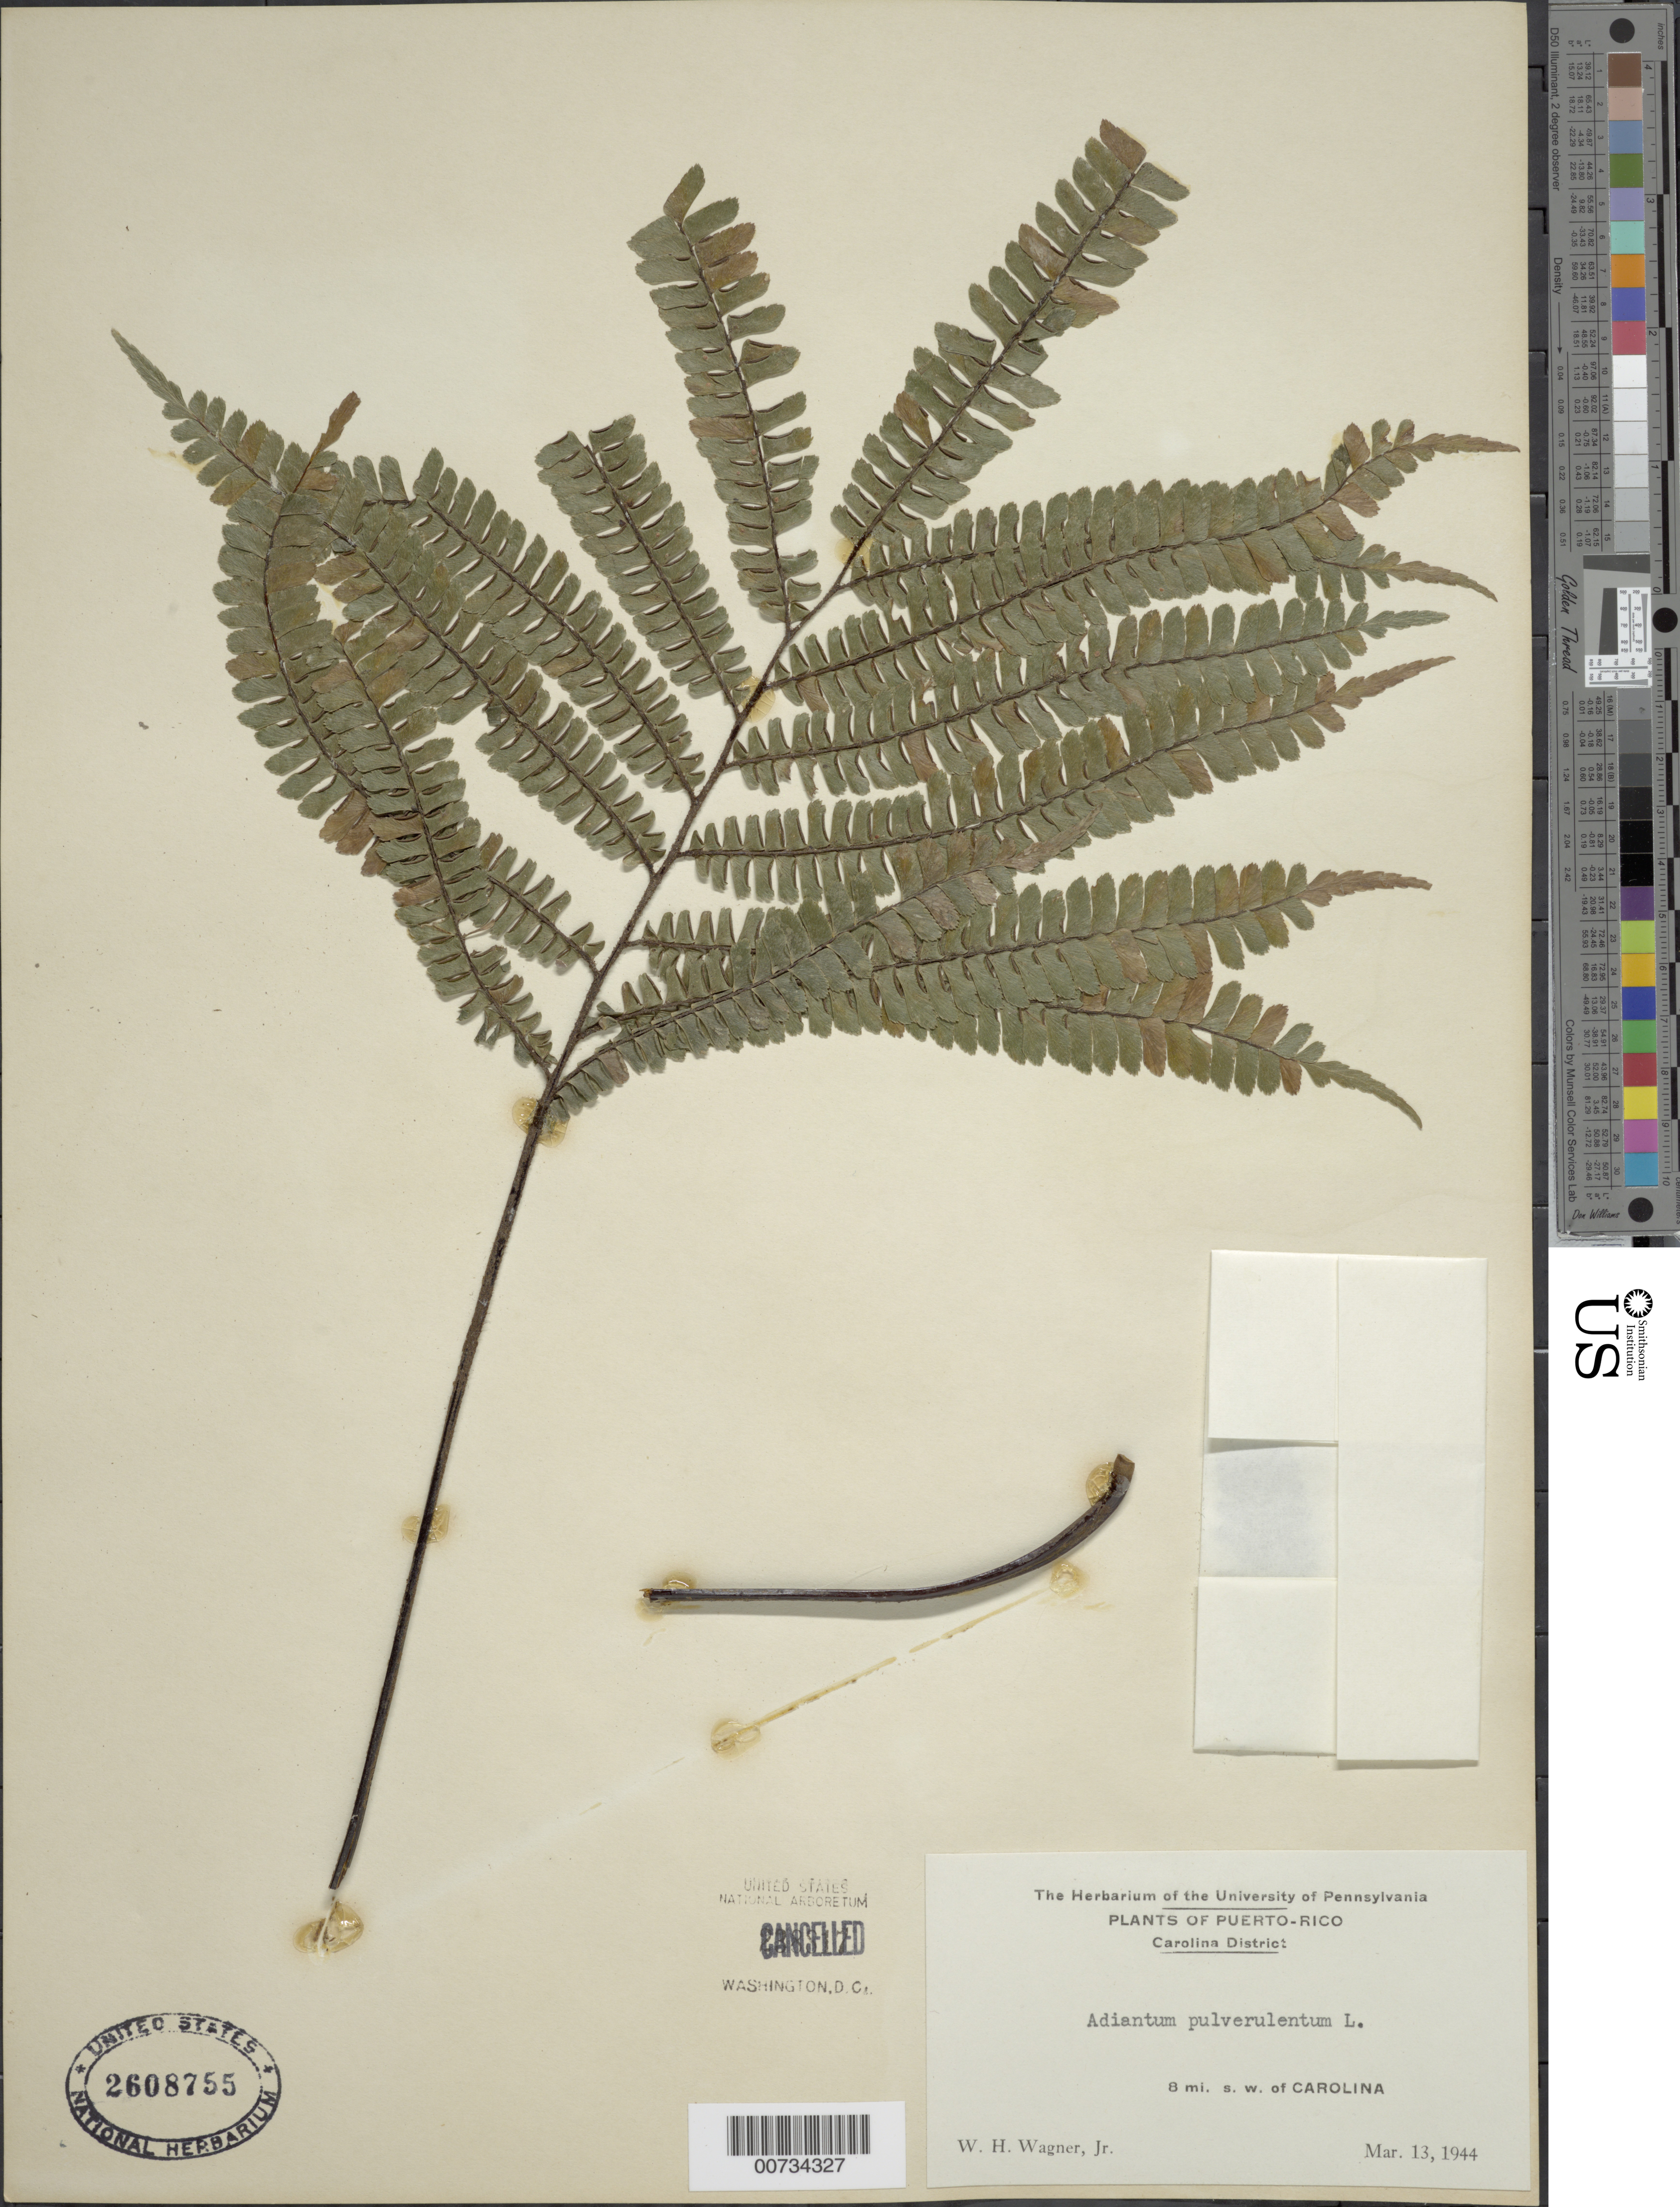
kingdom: Plantae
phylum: Tracheophyta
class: Polypodiopsida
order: Polypodiales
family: Pteridaceae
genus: Adiantum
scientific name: Adiantum pulverulentum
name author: L.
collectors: W. H. Wagner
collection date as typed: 13 Mar 1944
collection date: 1944-03-13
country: Puerto Rico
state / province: Carolina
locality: Carolina, 8 mi SW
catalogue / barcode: US 2608755